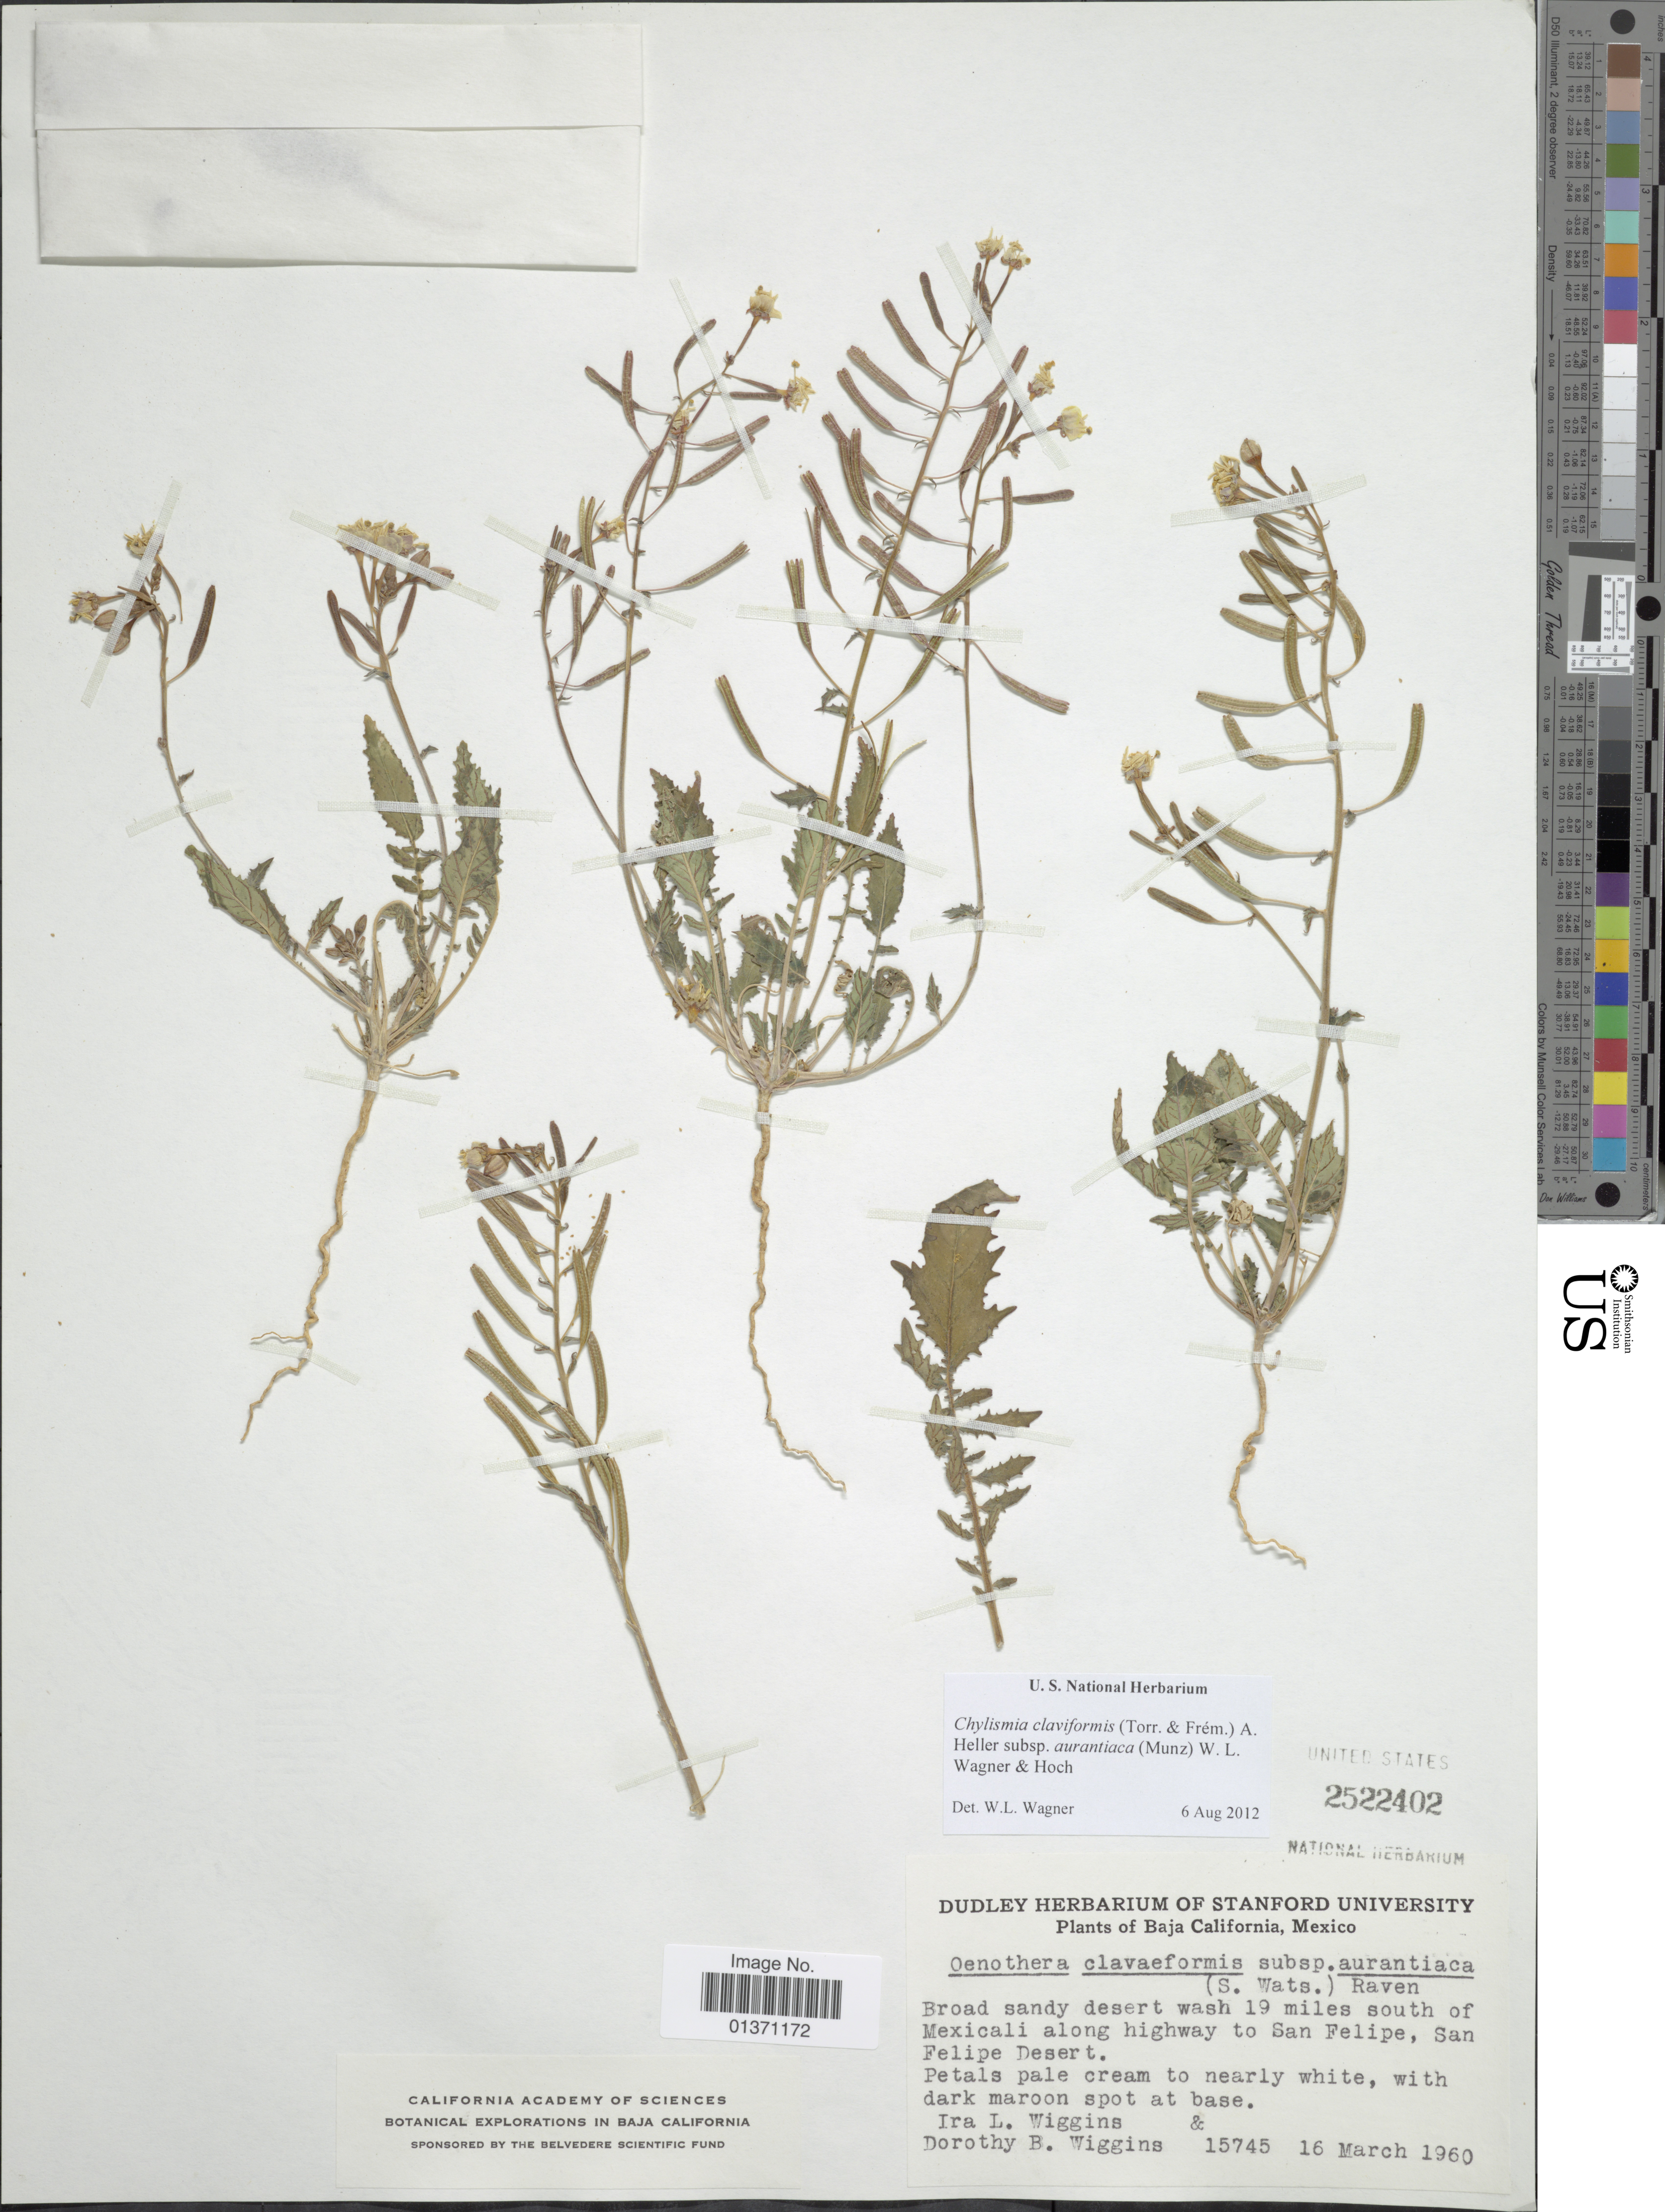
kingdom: Plantae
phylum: Tracheophyta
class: Magnoliopsida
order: Myrtales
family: Onagraceae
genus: Chylismia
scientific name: Chylismia claviformis subsp. aurantiaca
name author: (Munz) W.L. Wagner & Hoch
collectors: I. L. Wiggins & D. B. Wiggins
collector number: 15745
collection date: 1960-03-16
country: Mexico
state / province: Baja California Norte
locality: Broad sandy desert wash 19 miles south of Mexicali along highway to San Felipe, San Felipe Desert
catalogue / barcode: US 2522402